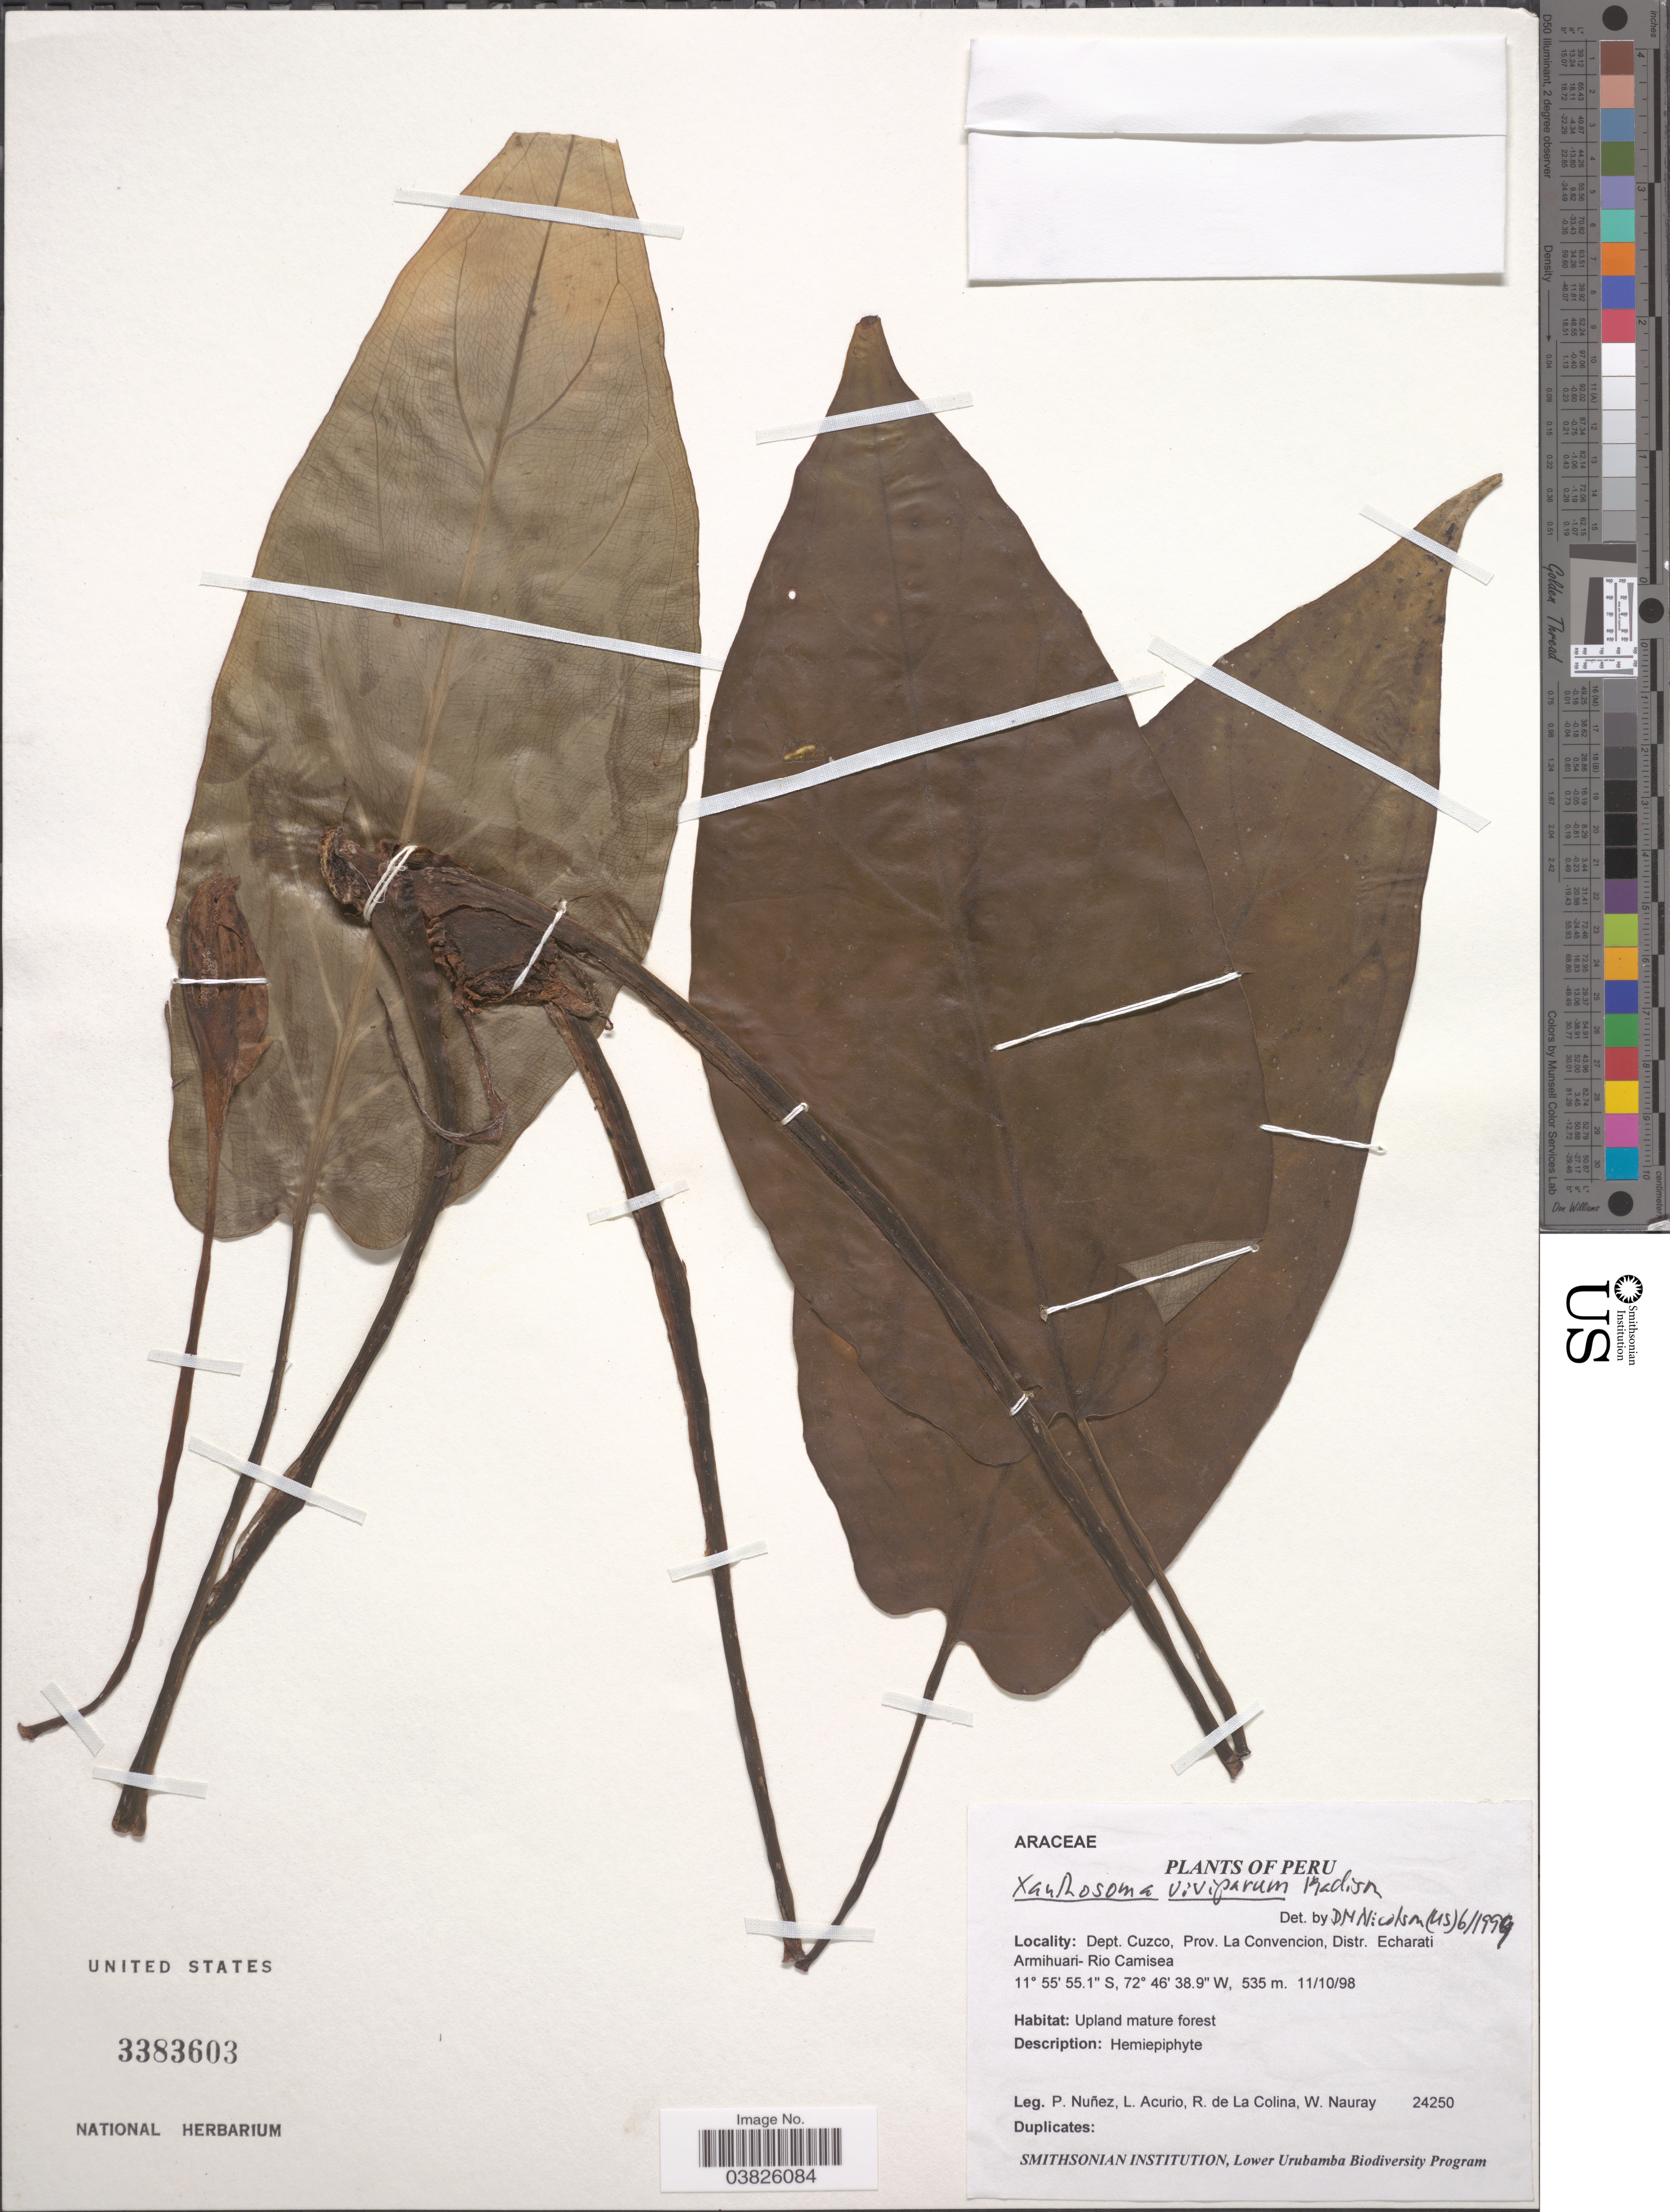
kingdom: Plantae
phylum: Tracheophyta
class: Liliopsida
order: Alismatales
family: Araceae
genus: Xanthosoma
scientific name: Xanthosoma viviparum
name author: Madison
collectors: P. Nuñez V., L. Acurio, R. Colina & W. Nauray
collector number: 24250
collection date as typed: Transcribed d/m/y: 11/10/98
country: Peru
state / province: Cusco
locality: Dept. Cuzco, Prov. La Convencion, Distr. Echarati Armihuari- Rio Camisea.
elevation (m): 535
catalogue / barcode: US 3383603